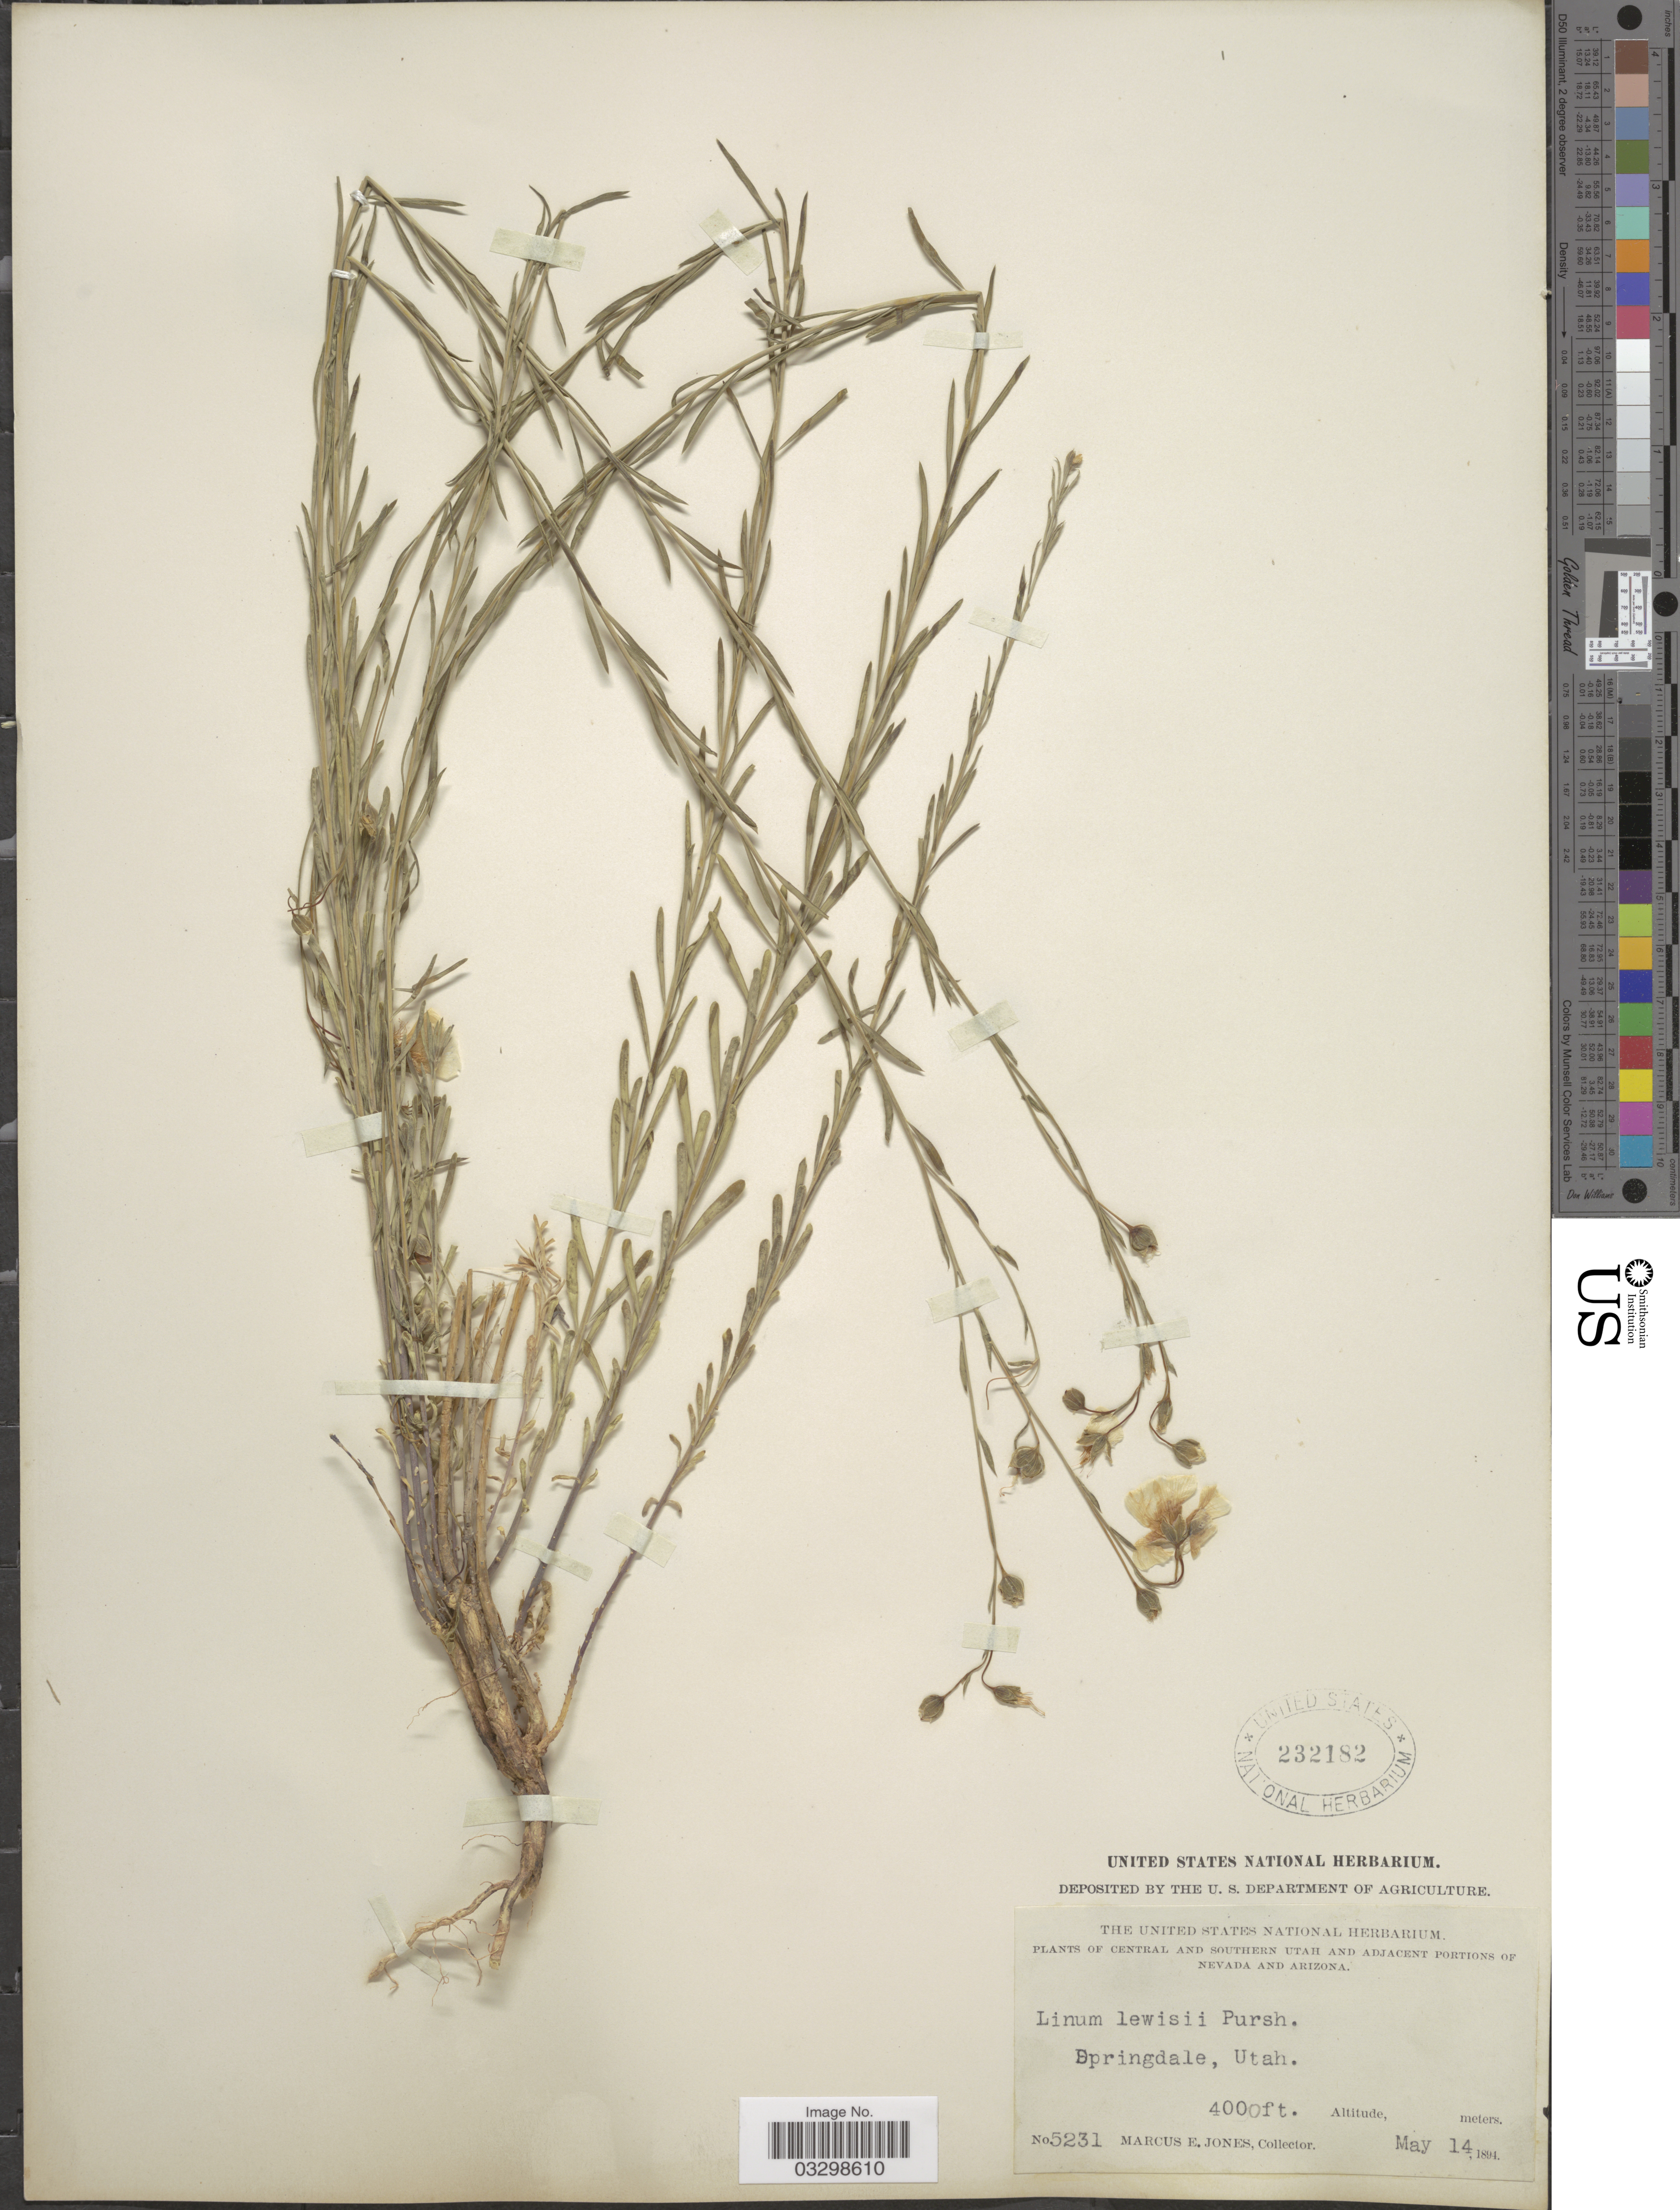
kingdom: Plantae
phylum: Tracheophyta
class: Magnoliopsida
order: Malpighiales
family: Linaceae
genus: Linum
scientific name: Linum lewisii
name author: Pursh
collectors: M. E. Jones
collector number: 5231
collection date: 1894-05-14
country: United States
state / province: Utah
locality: Central and southern Utah. Springdale.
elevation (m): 1219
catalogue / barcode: US 232182